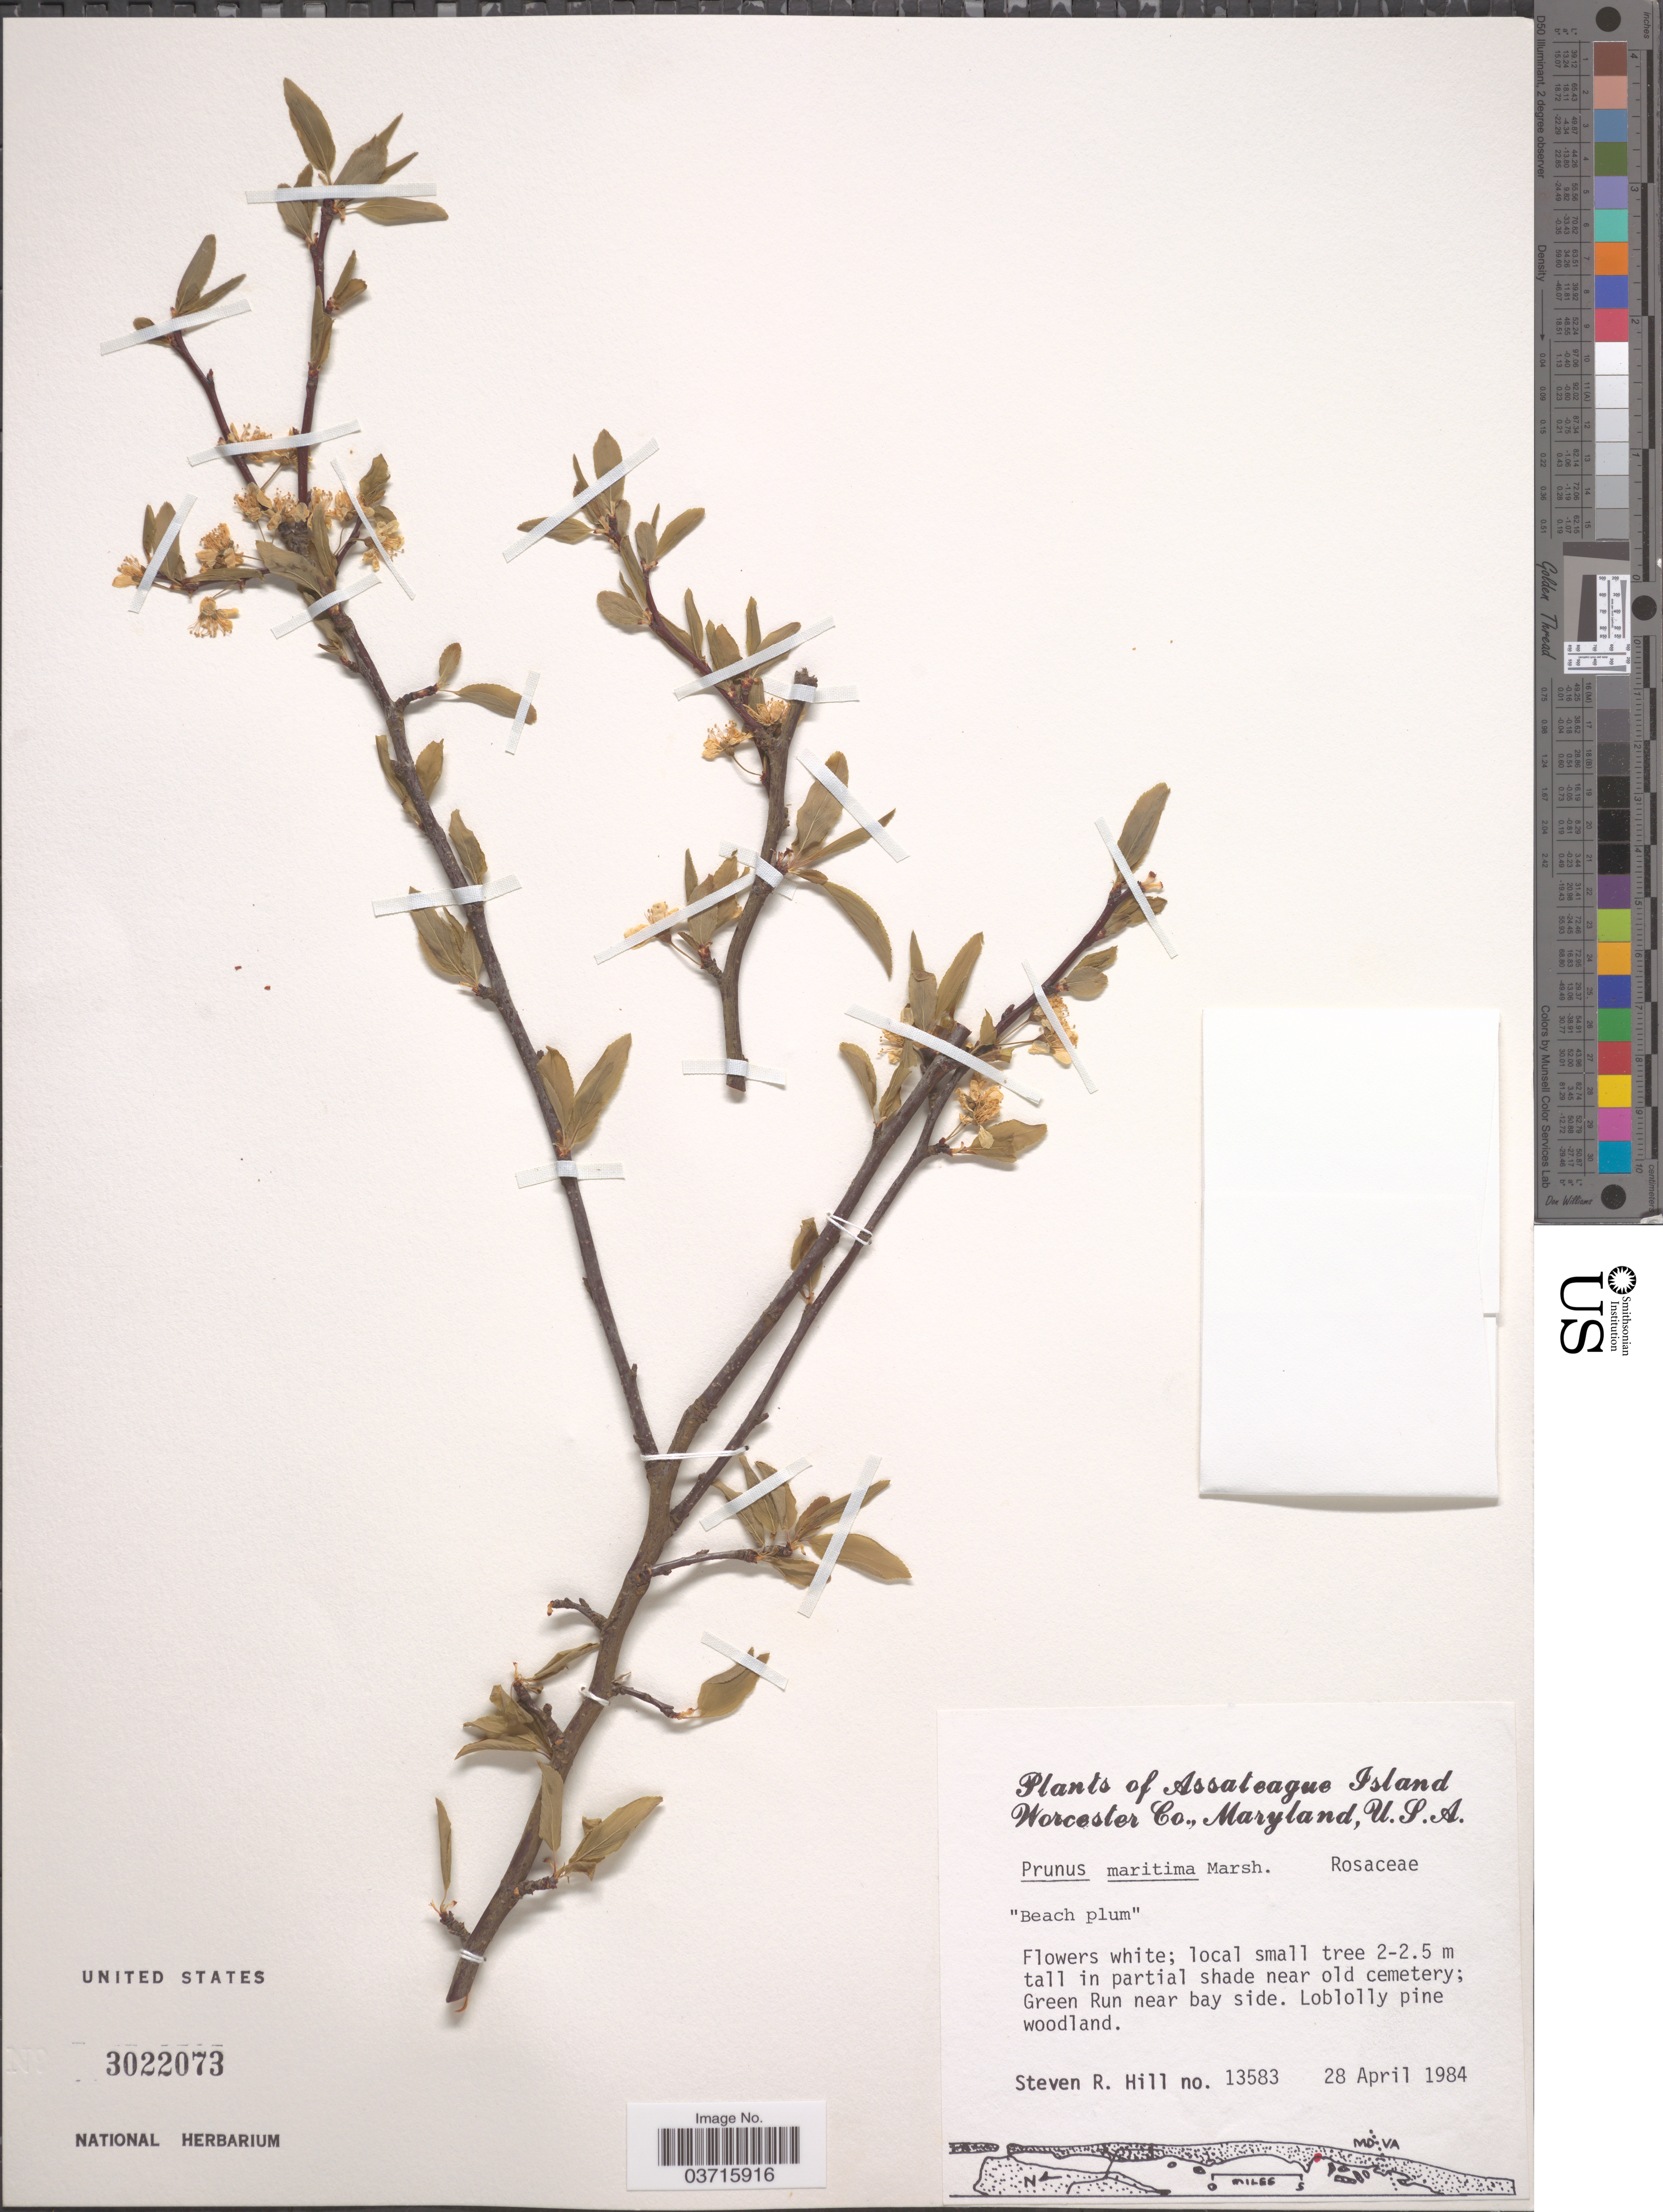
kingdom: Plantae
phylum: Tracheophyta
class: Magnoliopsida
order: Rosales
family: Rosaceae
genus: Prunus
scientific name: Prunus maritima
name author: Marshall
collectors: S. Hill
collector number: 13583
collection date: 1984-04-28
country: United States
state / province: Maryland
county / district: Worcester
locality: Assateague Island, Worcester Co. Green Run near bay side.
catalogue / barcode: US 3022073